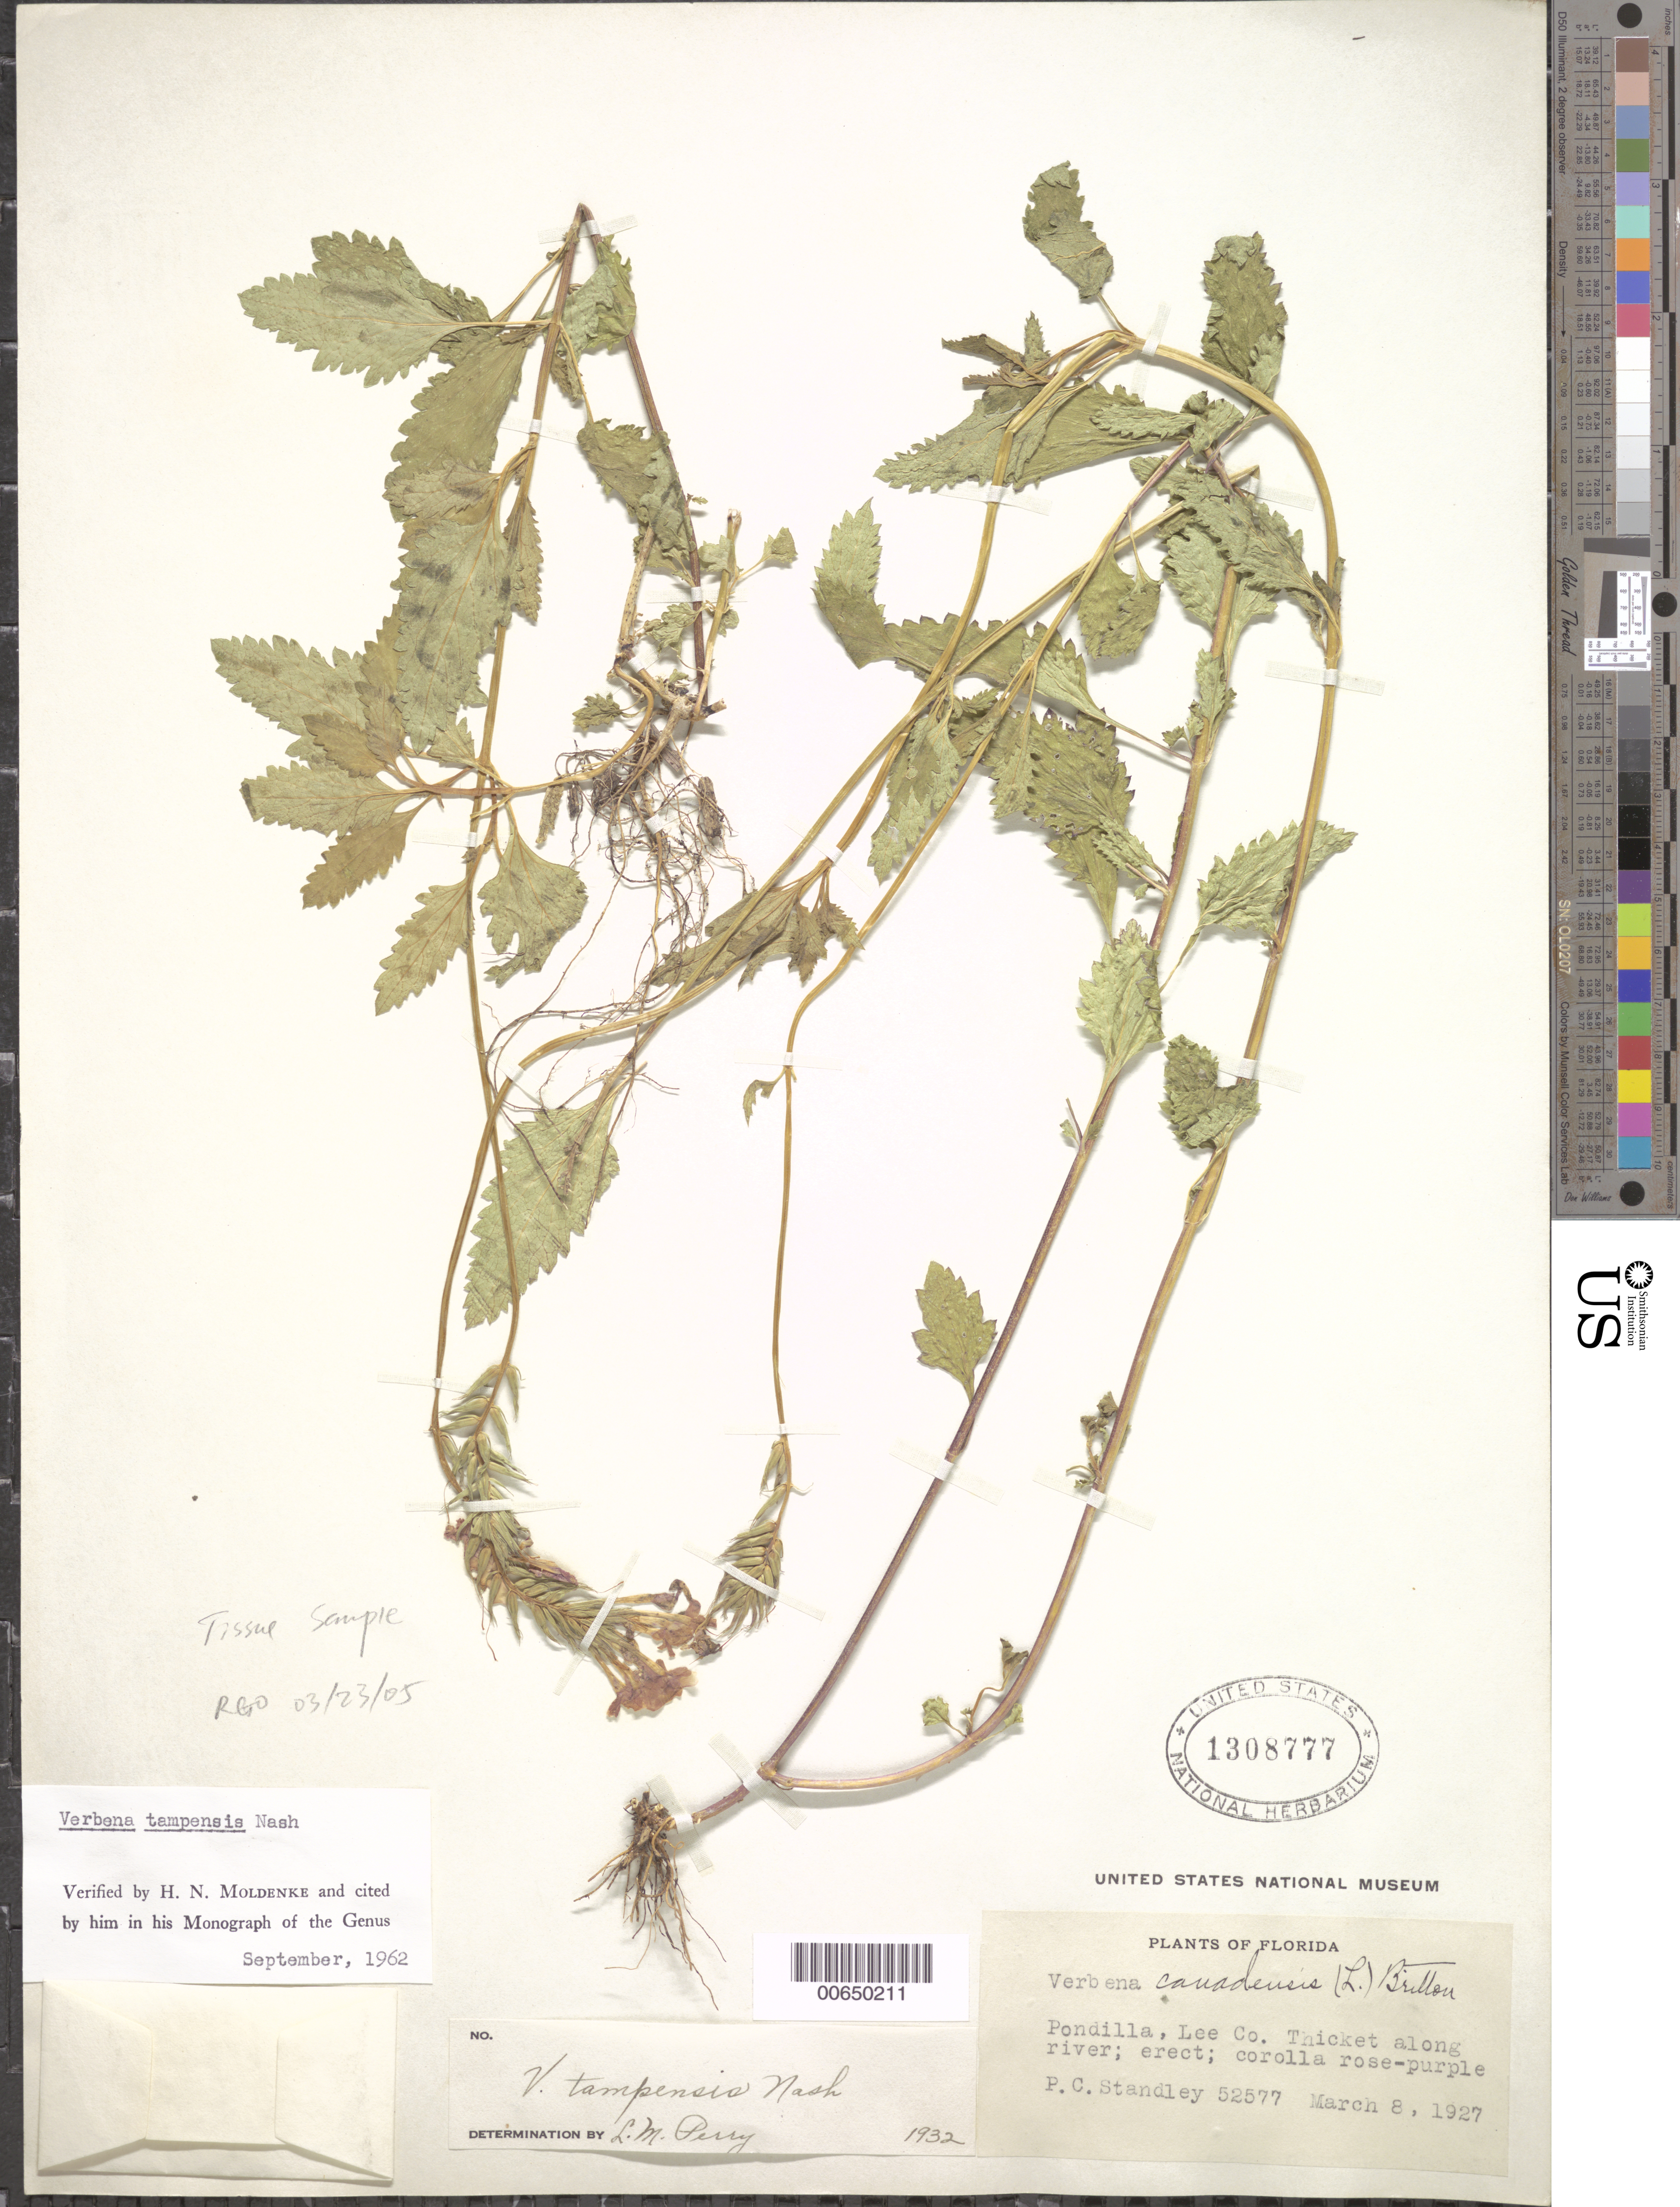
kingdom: Plantae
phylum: Tracheophyta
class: Magnoliopsida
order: Lamiales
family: Verbenaceae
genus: Verbena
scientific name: Verbena tampensis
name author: Nash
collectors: P. C. Standley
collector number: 52577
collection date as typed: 08 Mar 1927 or 03 Aug 1927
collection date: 1927-03-08 or 1927-08-03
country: United States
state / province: Florida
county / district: Lee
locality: Pondilla.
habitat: Thicket along river.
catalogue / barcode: US 1308777